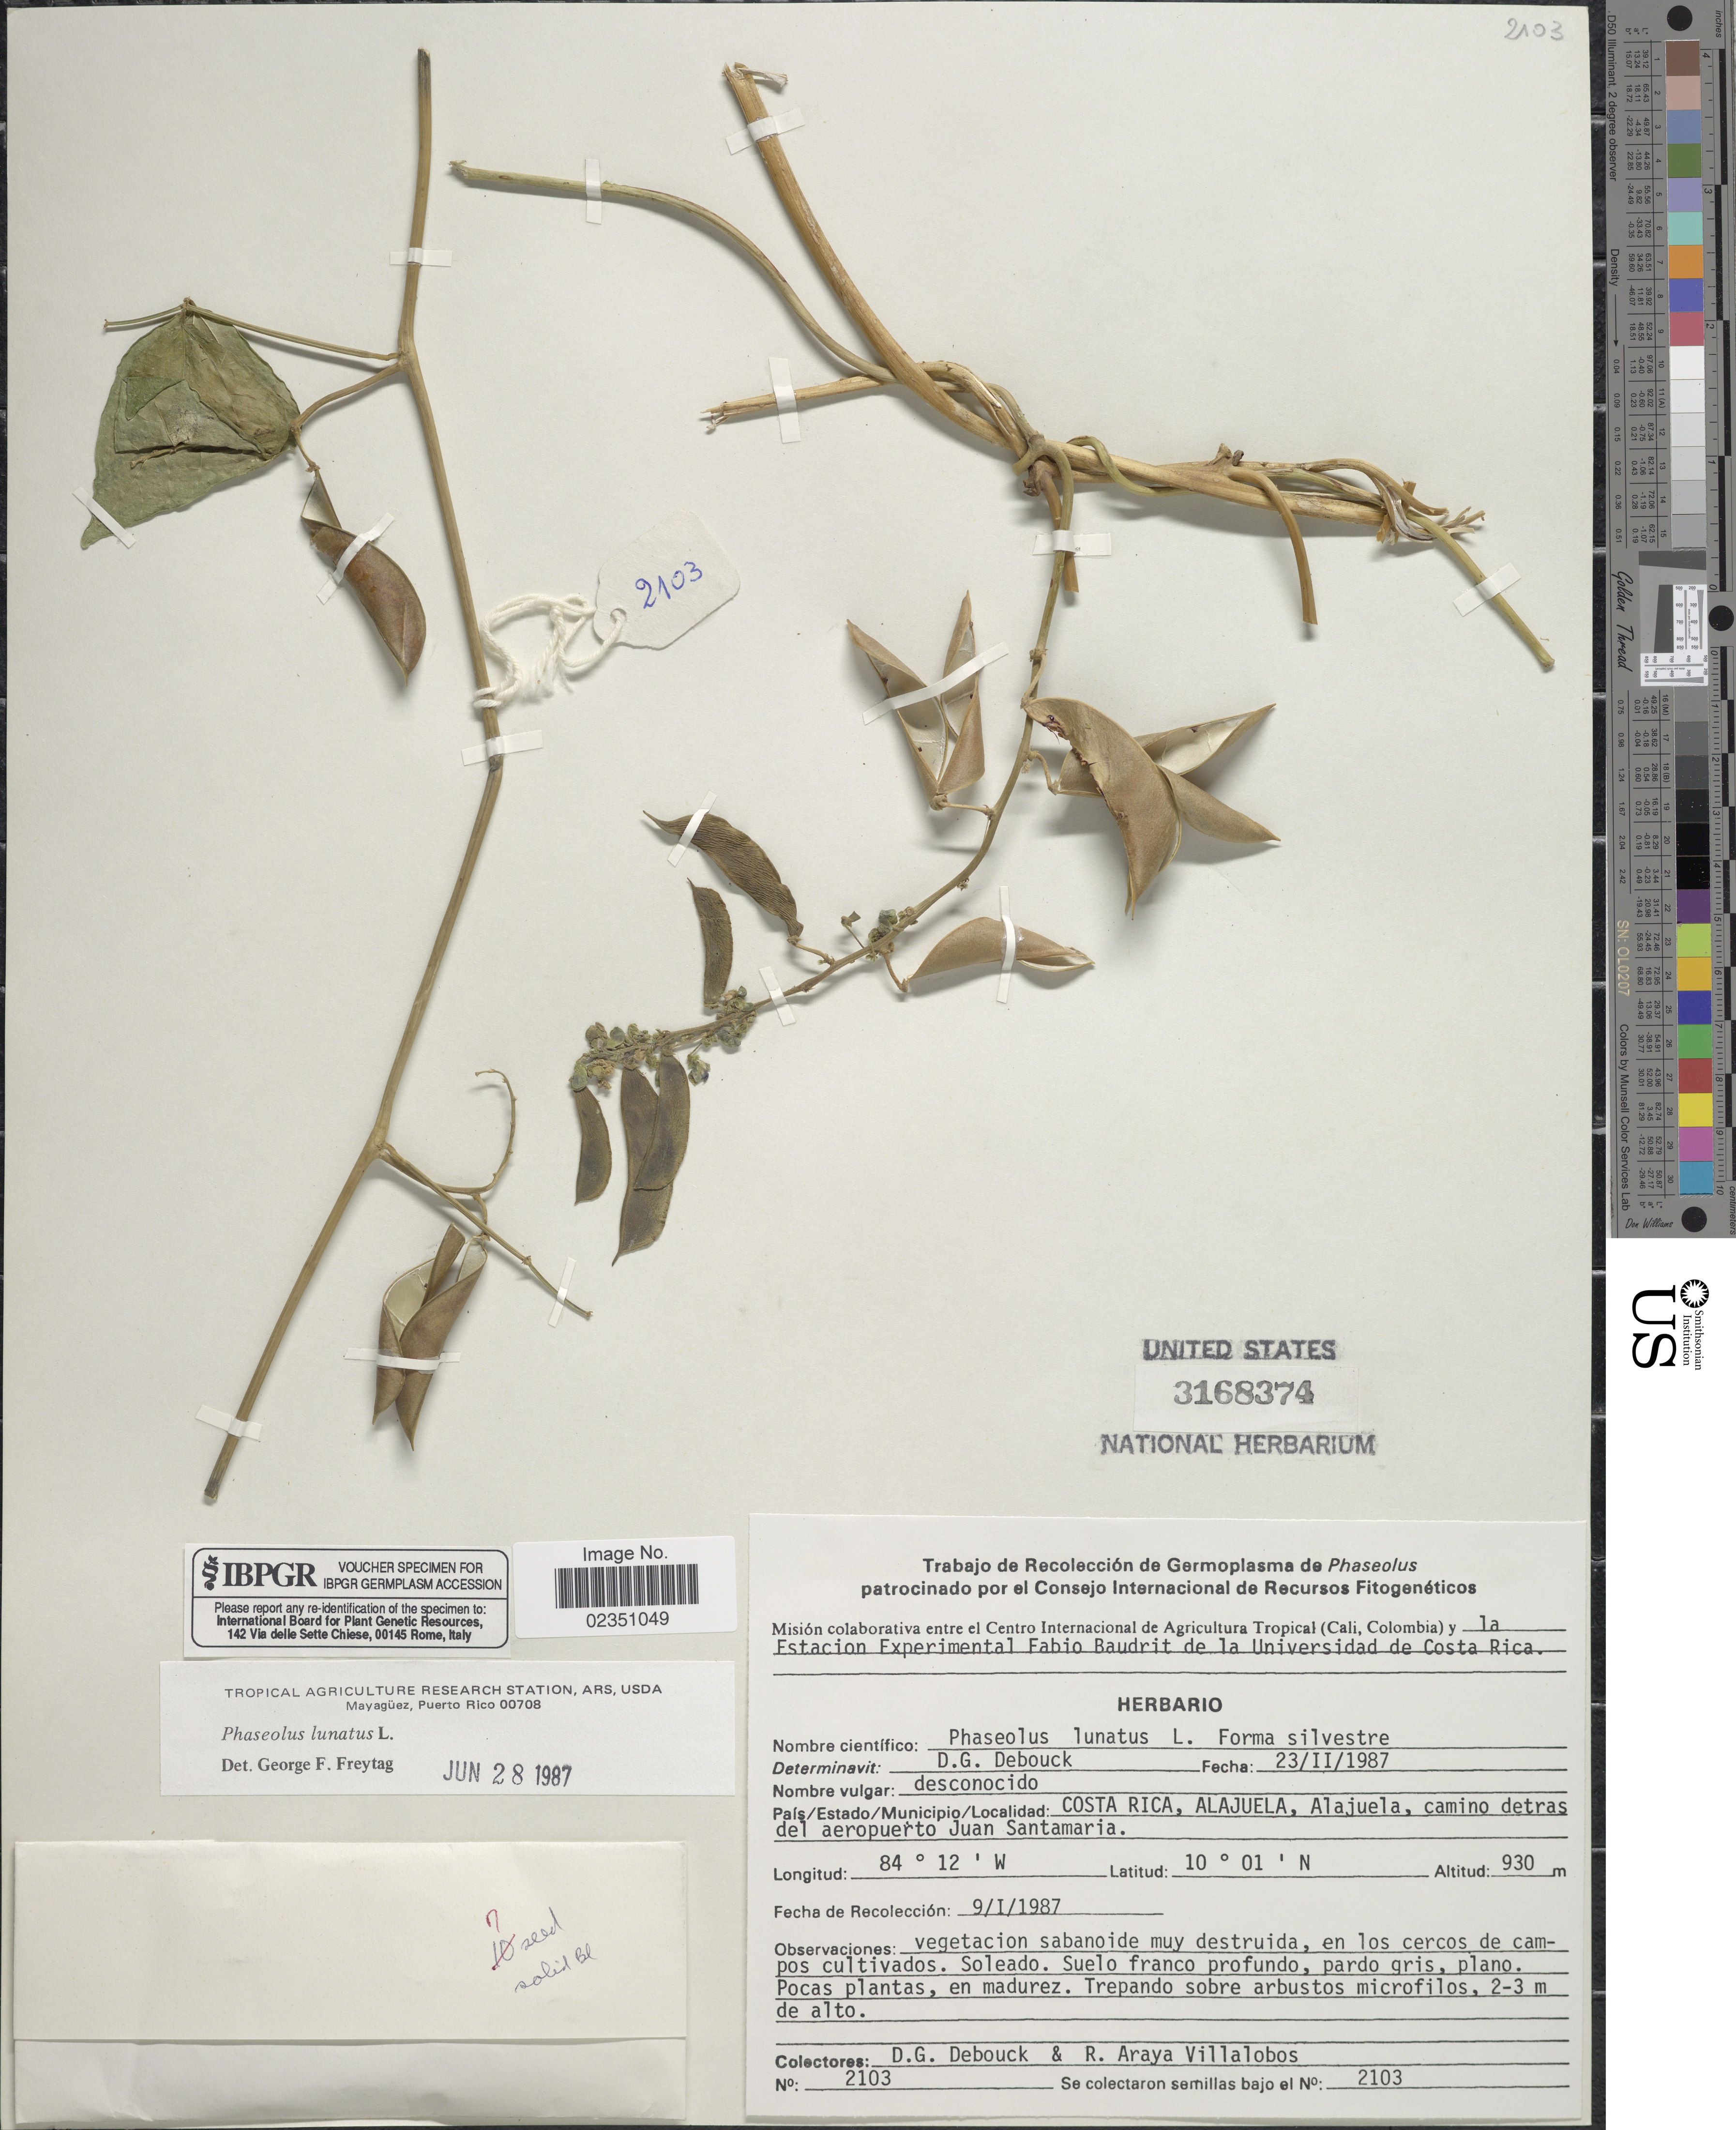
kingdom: Plantae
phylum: Tracheophyta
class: Magnoliopsida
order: Fabales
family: Fabaceae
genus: Phaseolus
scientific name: Phaseolus lunatus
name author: L.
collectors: D. Debouck & R. Araya Villalobos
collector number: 2103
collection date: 1987-01-09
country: Costa Rica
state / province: Alajuela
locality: Alajuela, camino detras del aeropuerto Juan Santamaria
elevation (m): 930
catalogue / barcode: US 3168374